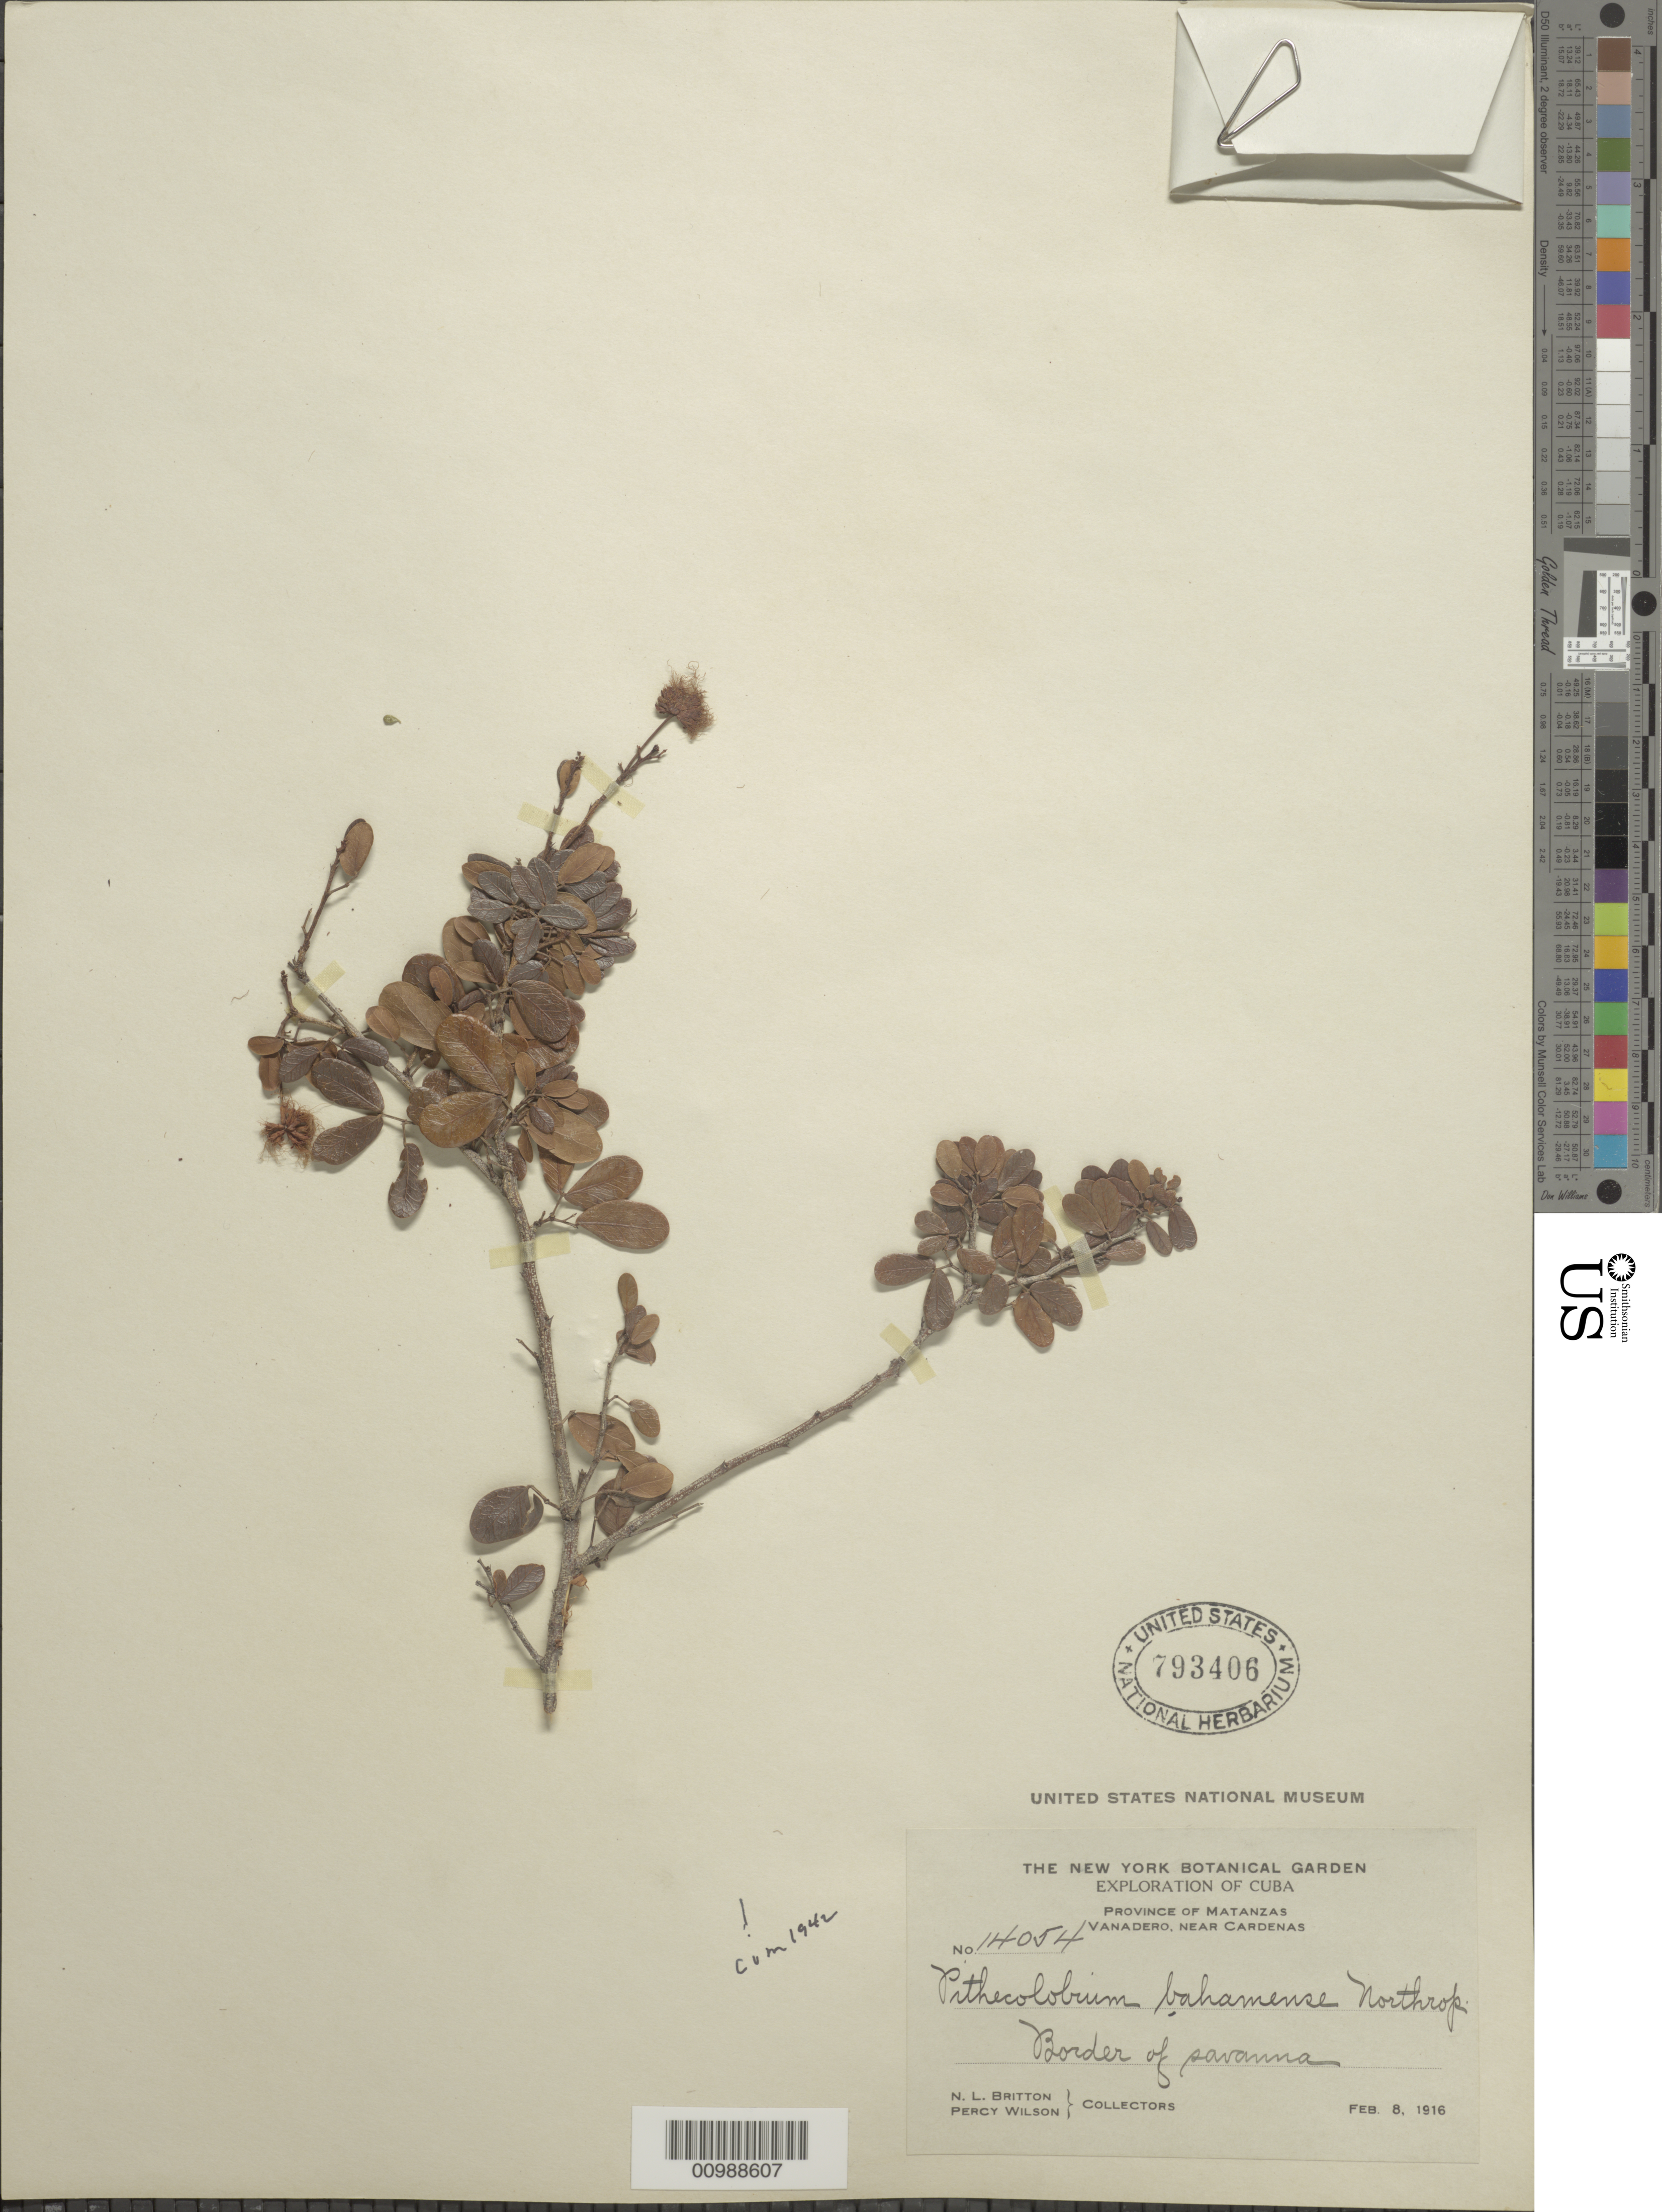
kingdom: Plantae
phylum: Tracheophyta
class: Magnoliopsida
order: Fabales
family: Fabaceae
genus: Pithecellobium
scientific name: Pithecellobium bahamense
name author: Northr.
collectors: P. Wilson & P. Wilson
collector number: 14054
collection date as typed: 08 Feb 1916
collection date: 1916-02-08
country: Cuba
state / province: Matanzas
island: Cuba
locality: Vanadero, near Cardenas Border of savanna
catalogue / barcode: US 793406